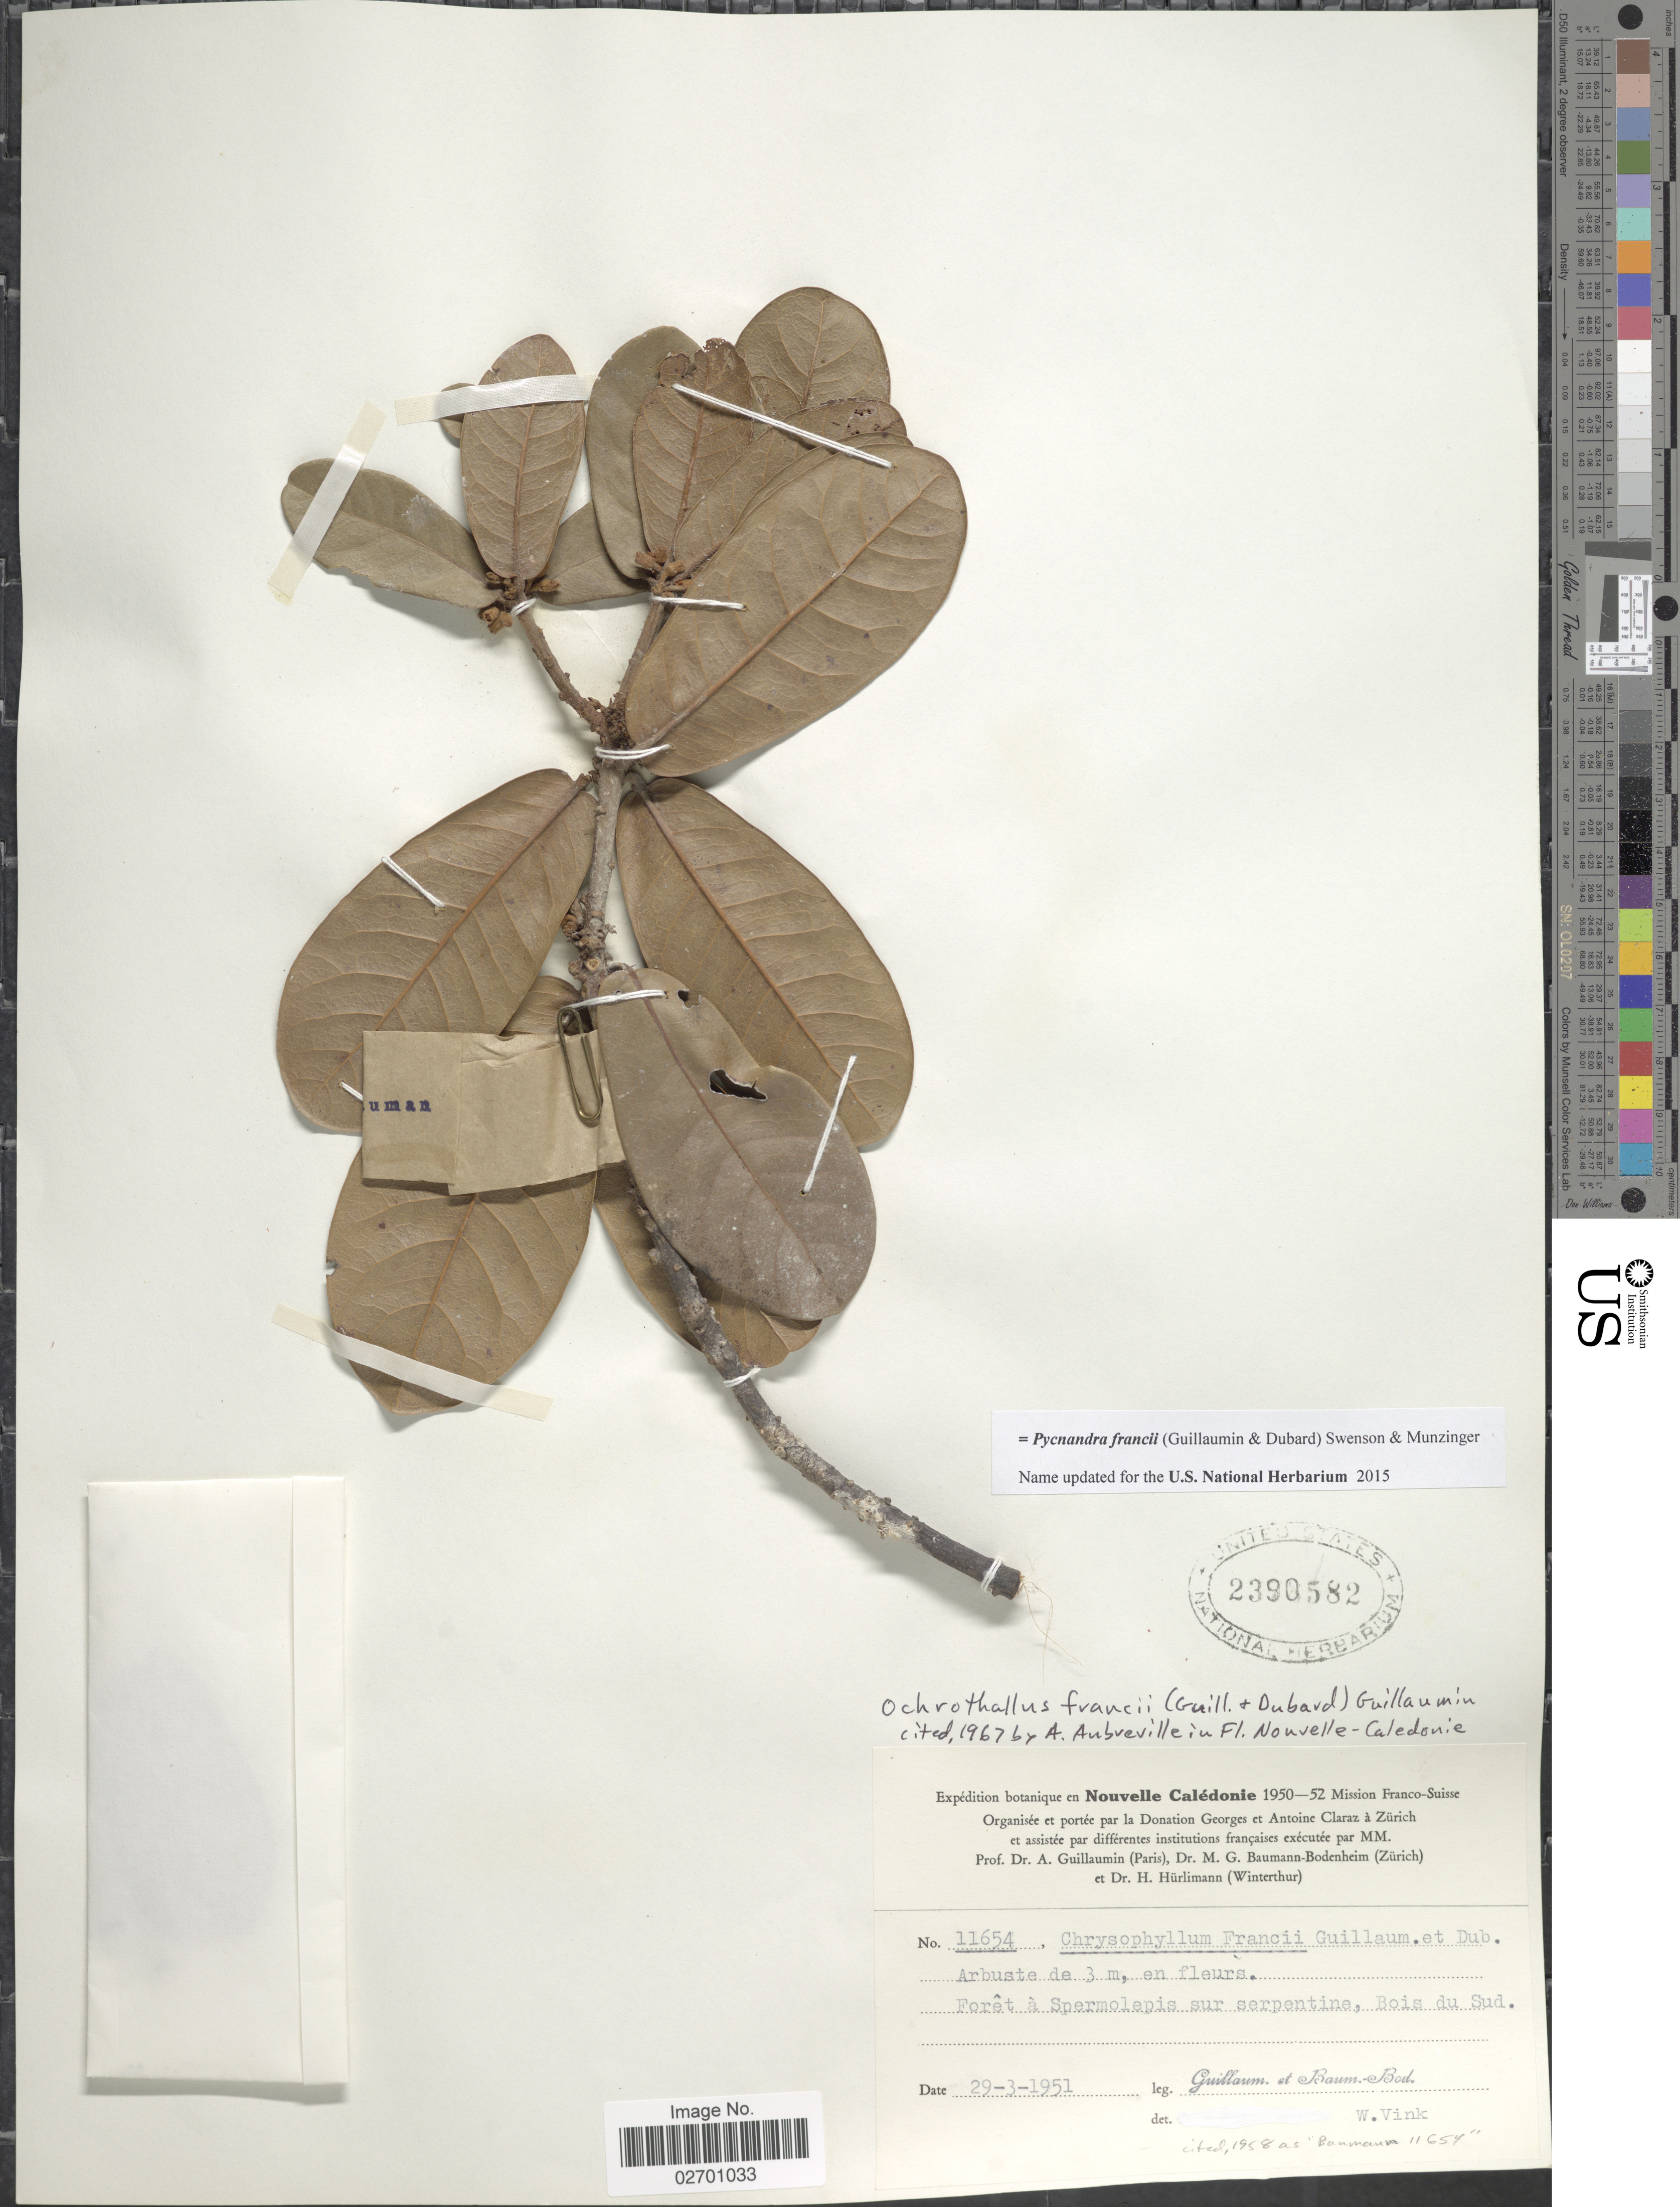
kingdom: Plantae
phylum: Tracheophyta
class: Magnoliopsida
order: Ericales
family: Sapotaceae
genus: Pycnandra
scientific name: Pycnandra francii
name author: (Guillaumin & Dubard) Swenson & Munzinger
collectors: A. Guillaumin & M. G. Baumann-Bodenheim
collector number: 11654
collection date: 1951-03-29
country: New Caledonia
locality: Foret a Spermolepis sur serpentine, Bois du Sud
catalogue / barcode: US 2390582